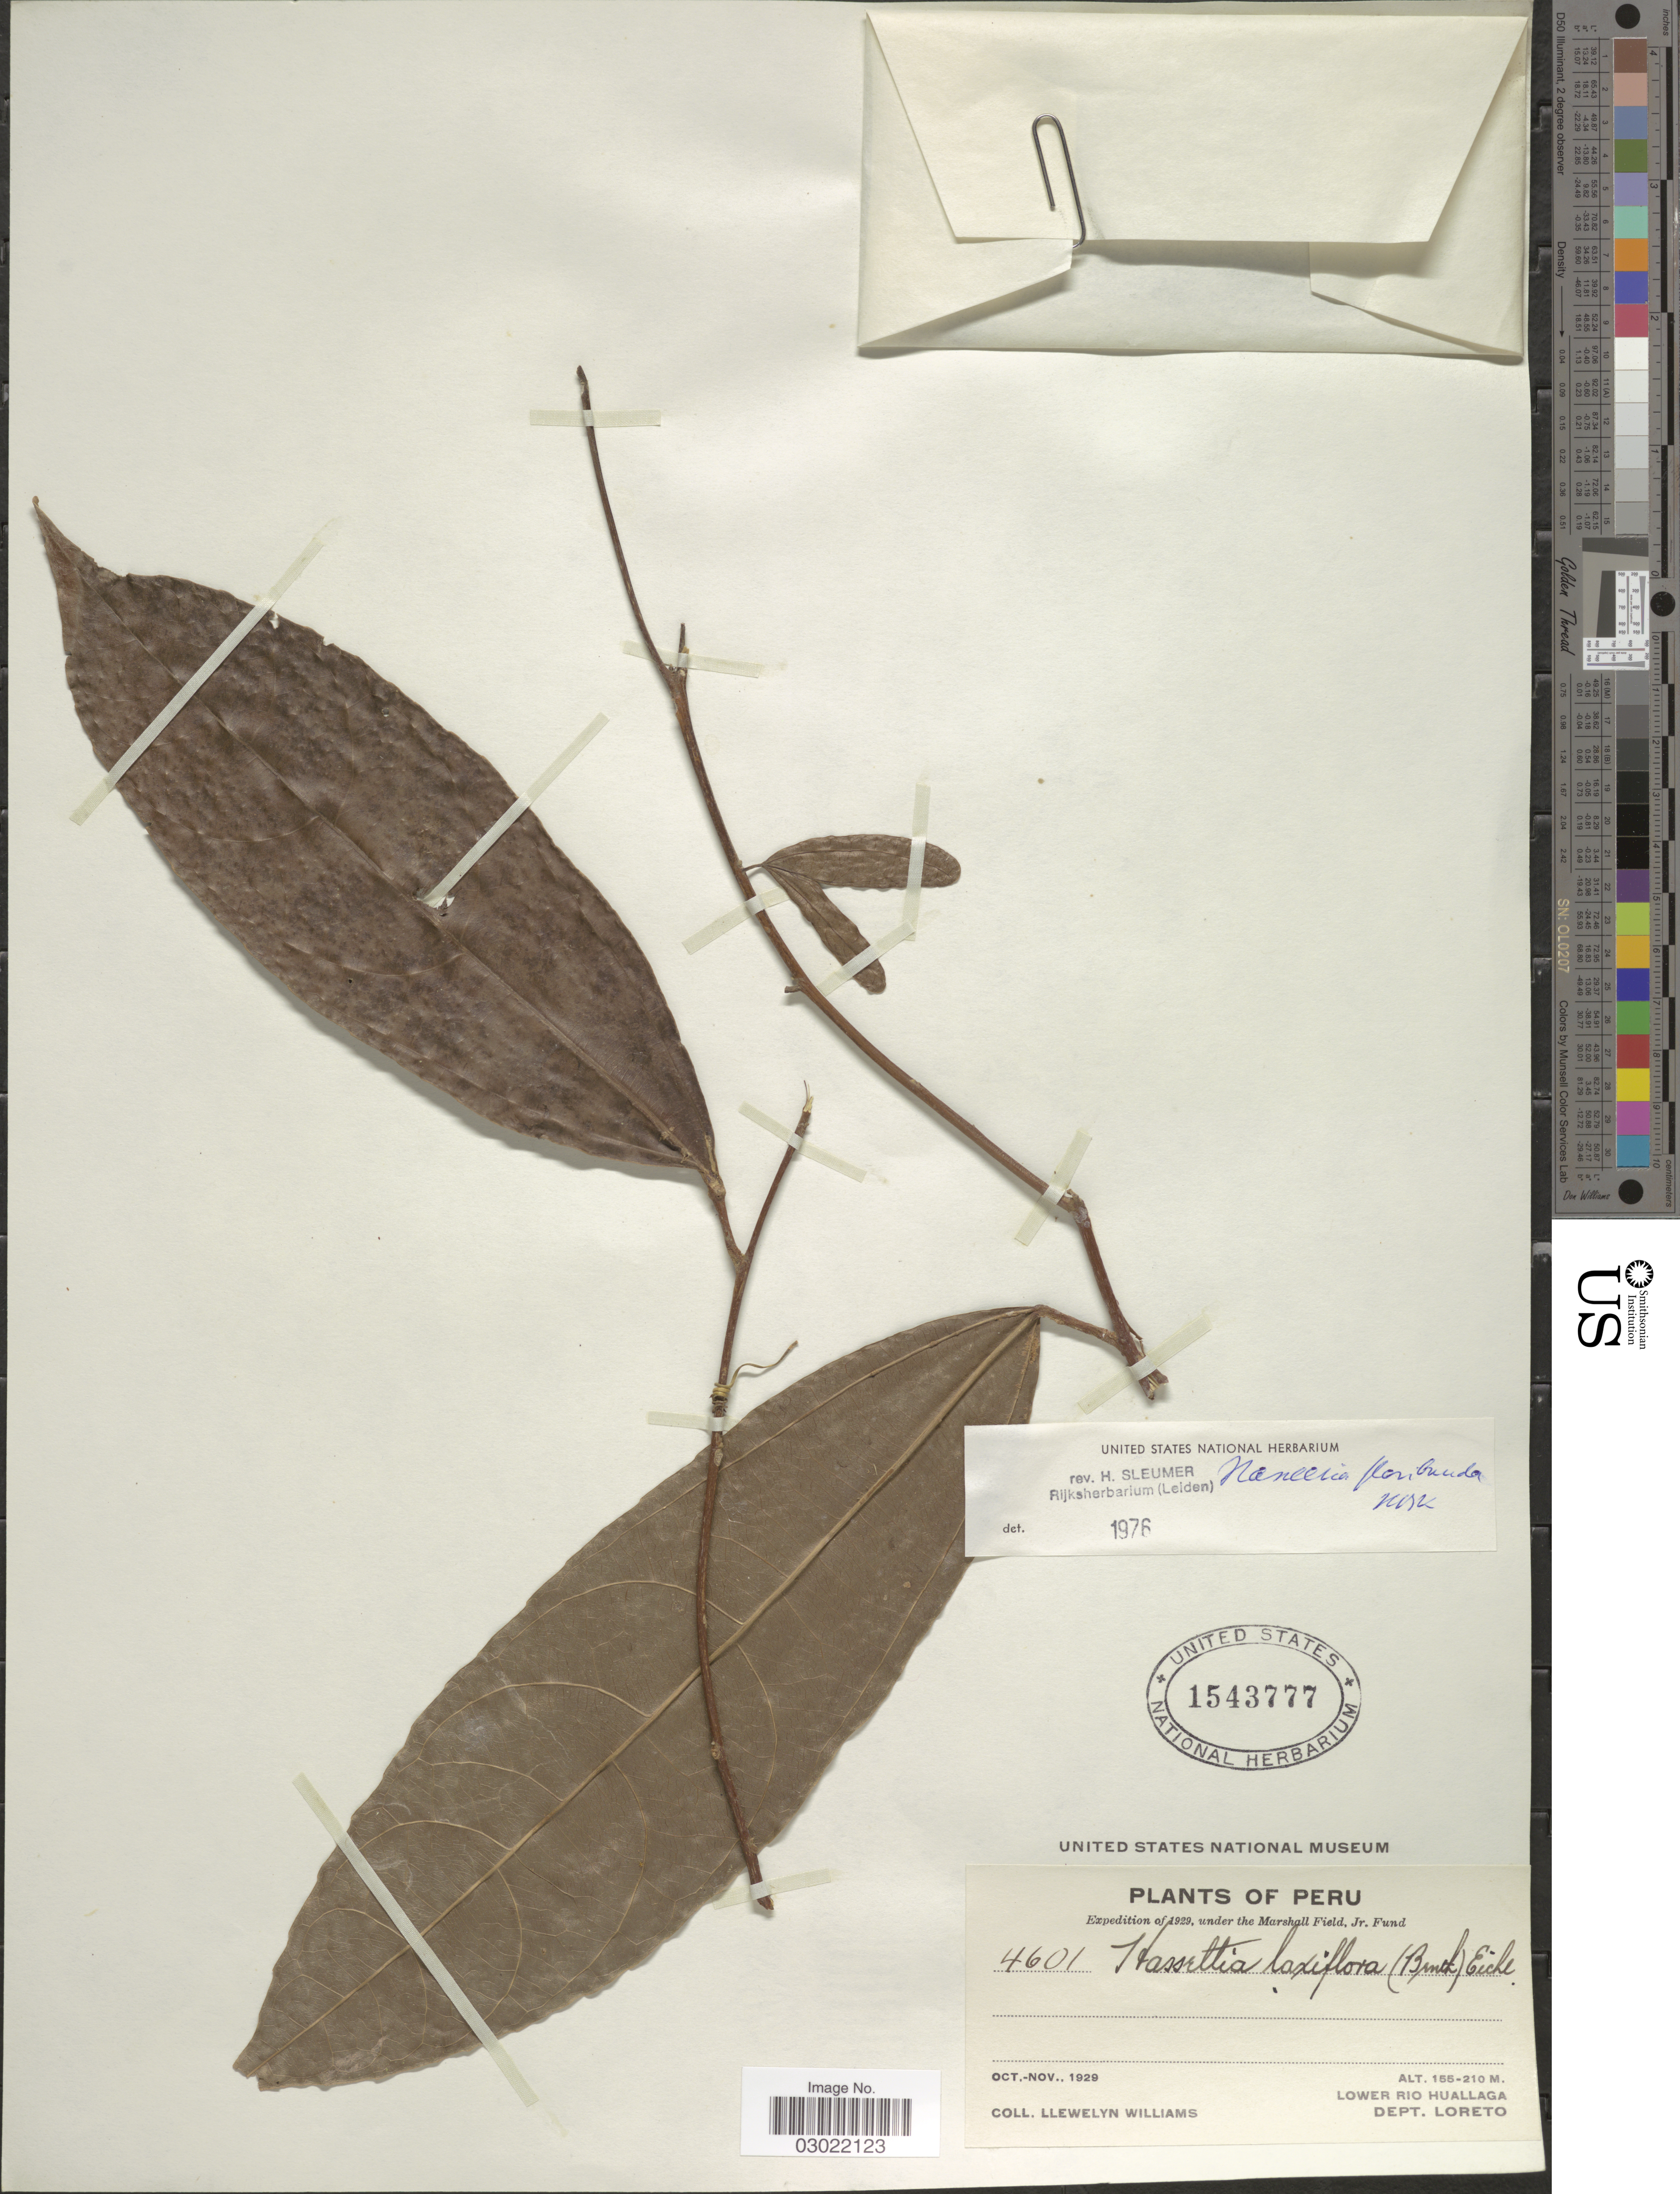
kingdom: Plantae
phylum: Tracheophyta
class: Magnoliopsida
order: Malpighiales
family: Salicaceae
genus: Hasseltia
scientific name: Hasseltia floribunda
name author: Kunth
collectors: Ll. Williams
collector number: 4601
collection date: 1929-10/1929-11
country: Peru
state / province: Loreto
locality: Lower Rio Huallaga. Dept. Loreto.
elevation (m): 155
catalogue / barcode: US 1543777